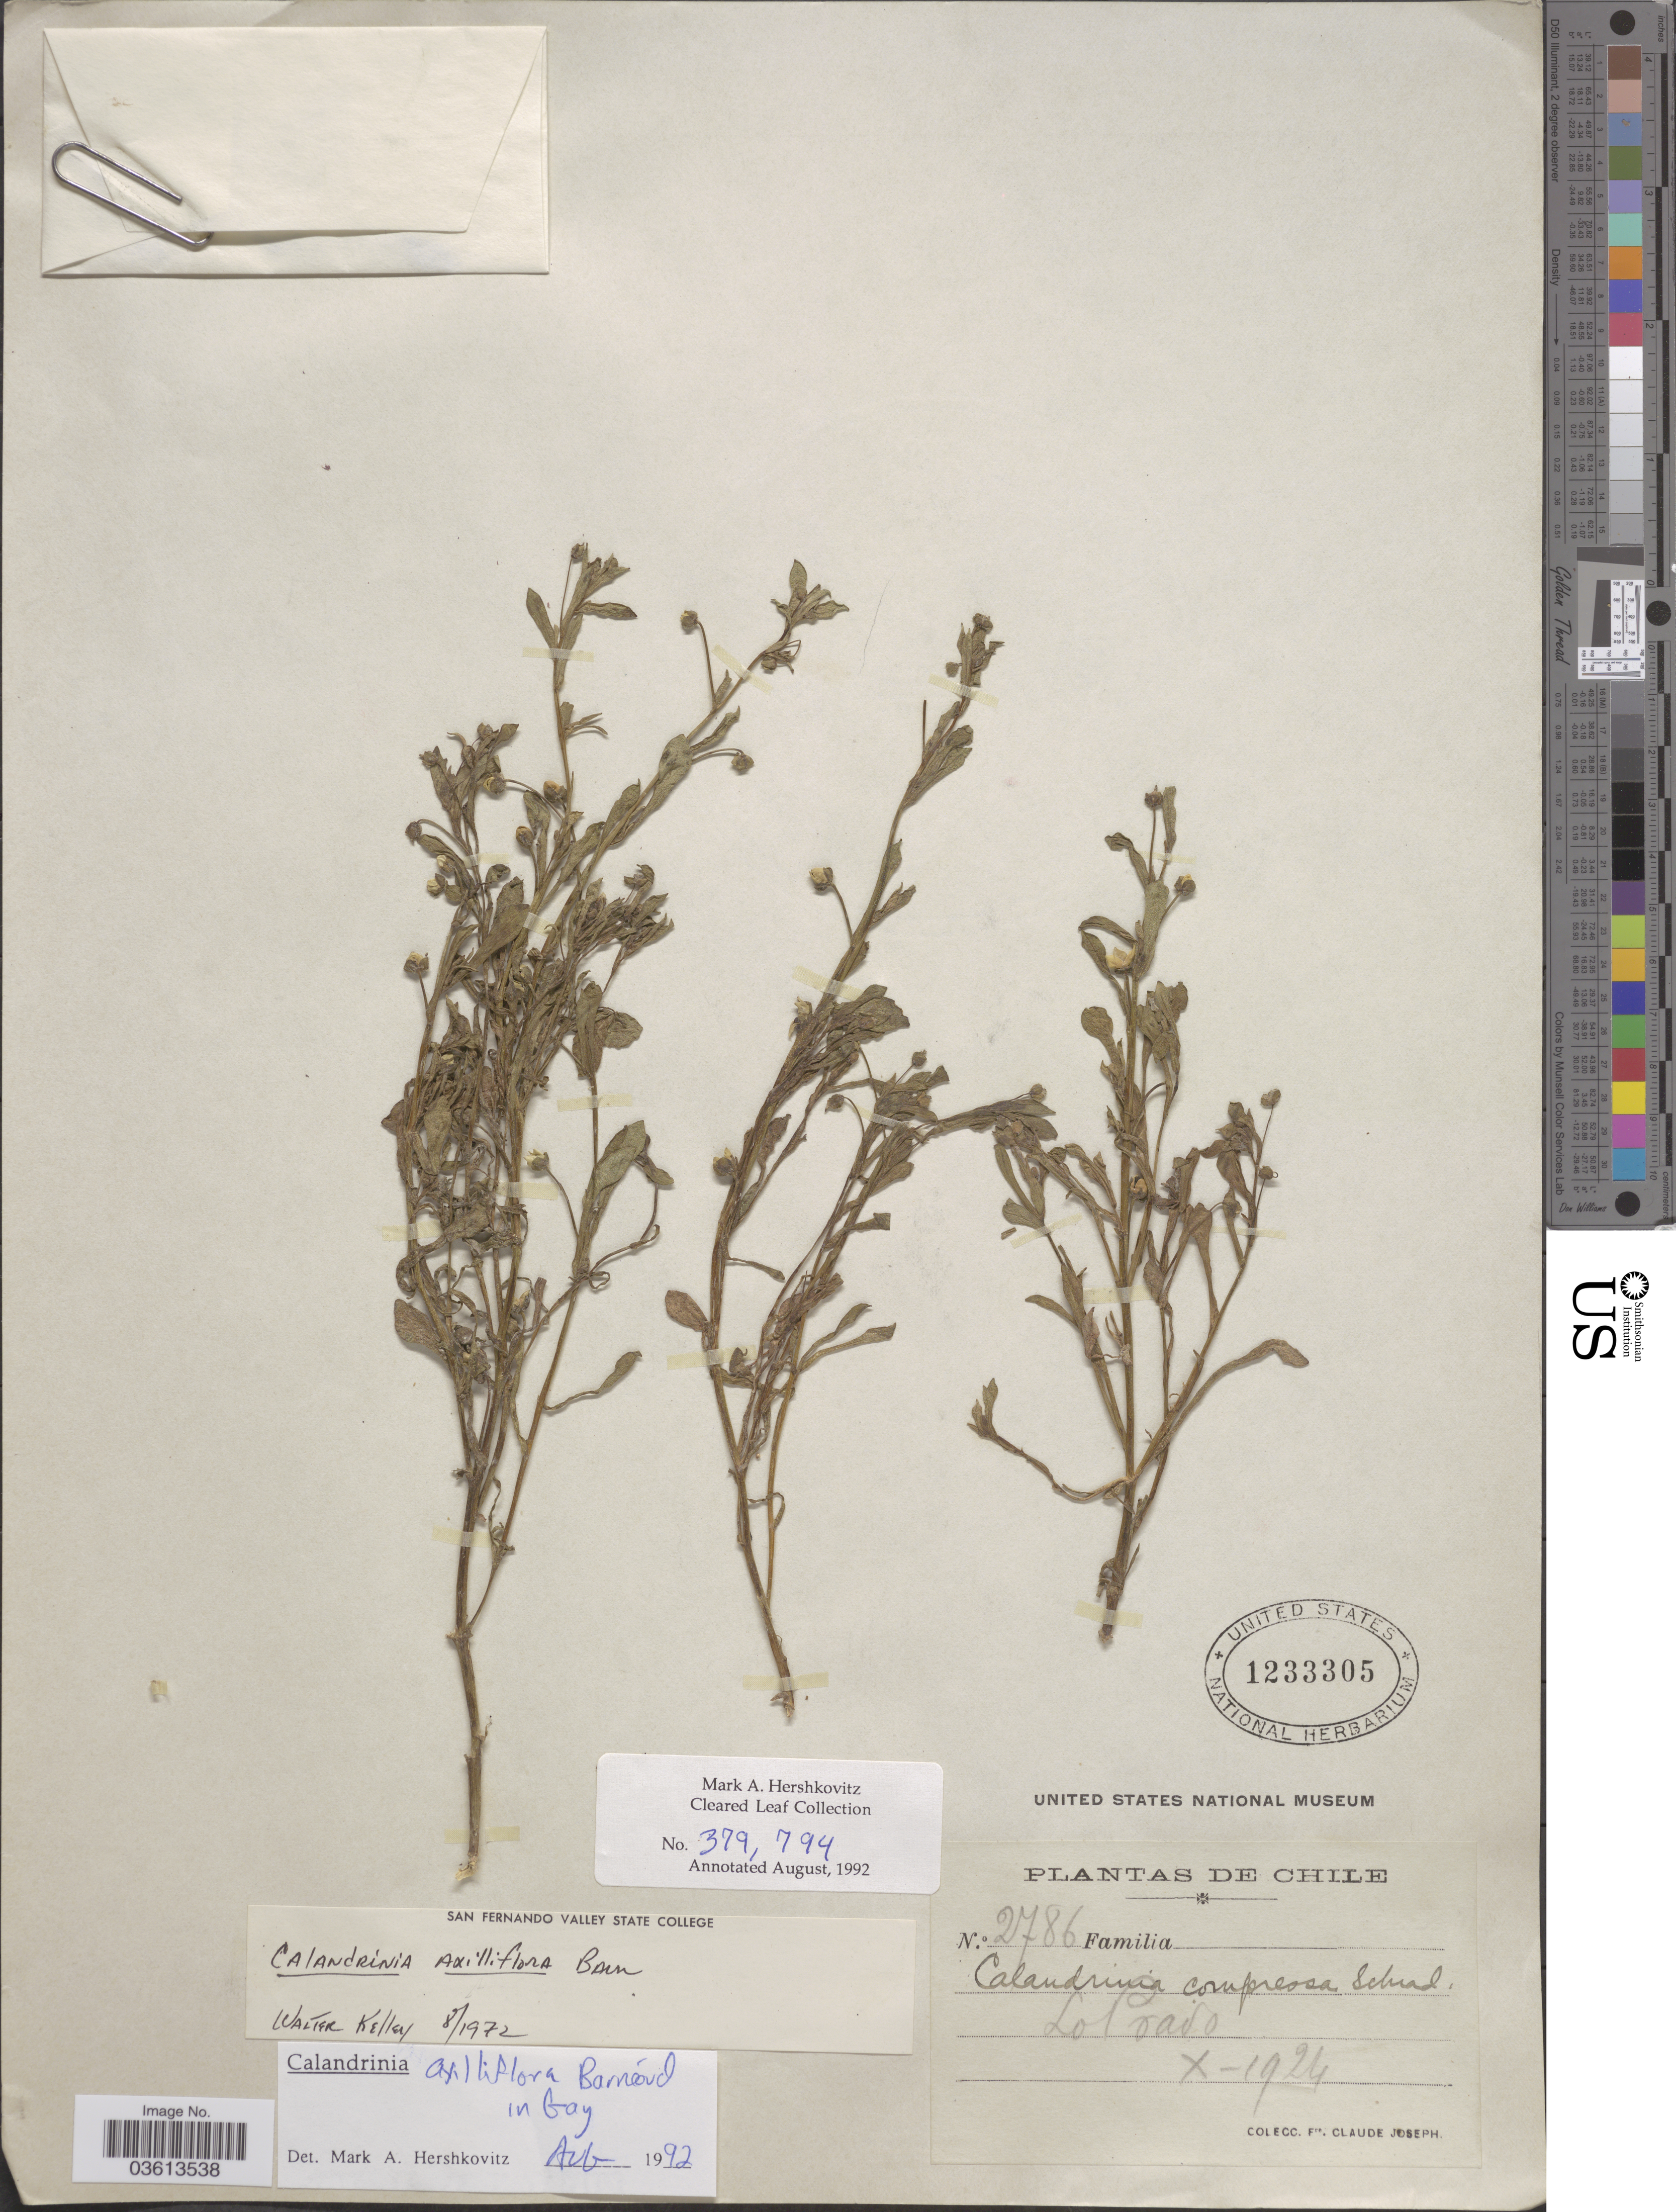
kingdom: Plantae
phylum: Tracheophyta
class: Magnoliopsida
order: Caryophyllales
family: Montiaceae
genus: Calandrinia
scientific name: Calandrinia axilliflora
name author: Barnéoud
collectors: Bro. Claude-Joseph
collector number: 2786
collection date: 1924-10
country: Chile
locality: Lo Prado.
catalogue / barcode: US 1233305